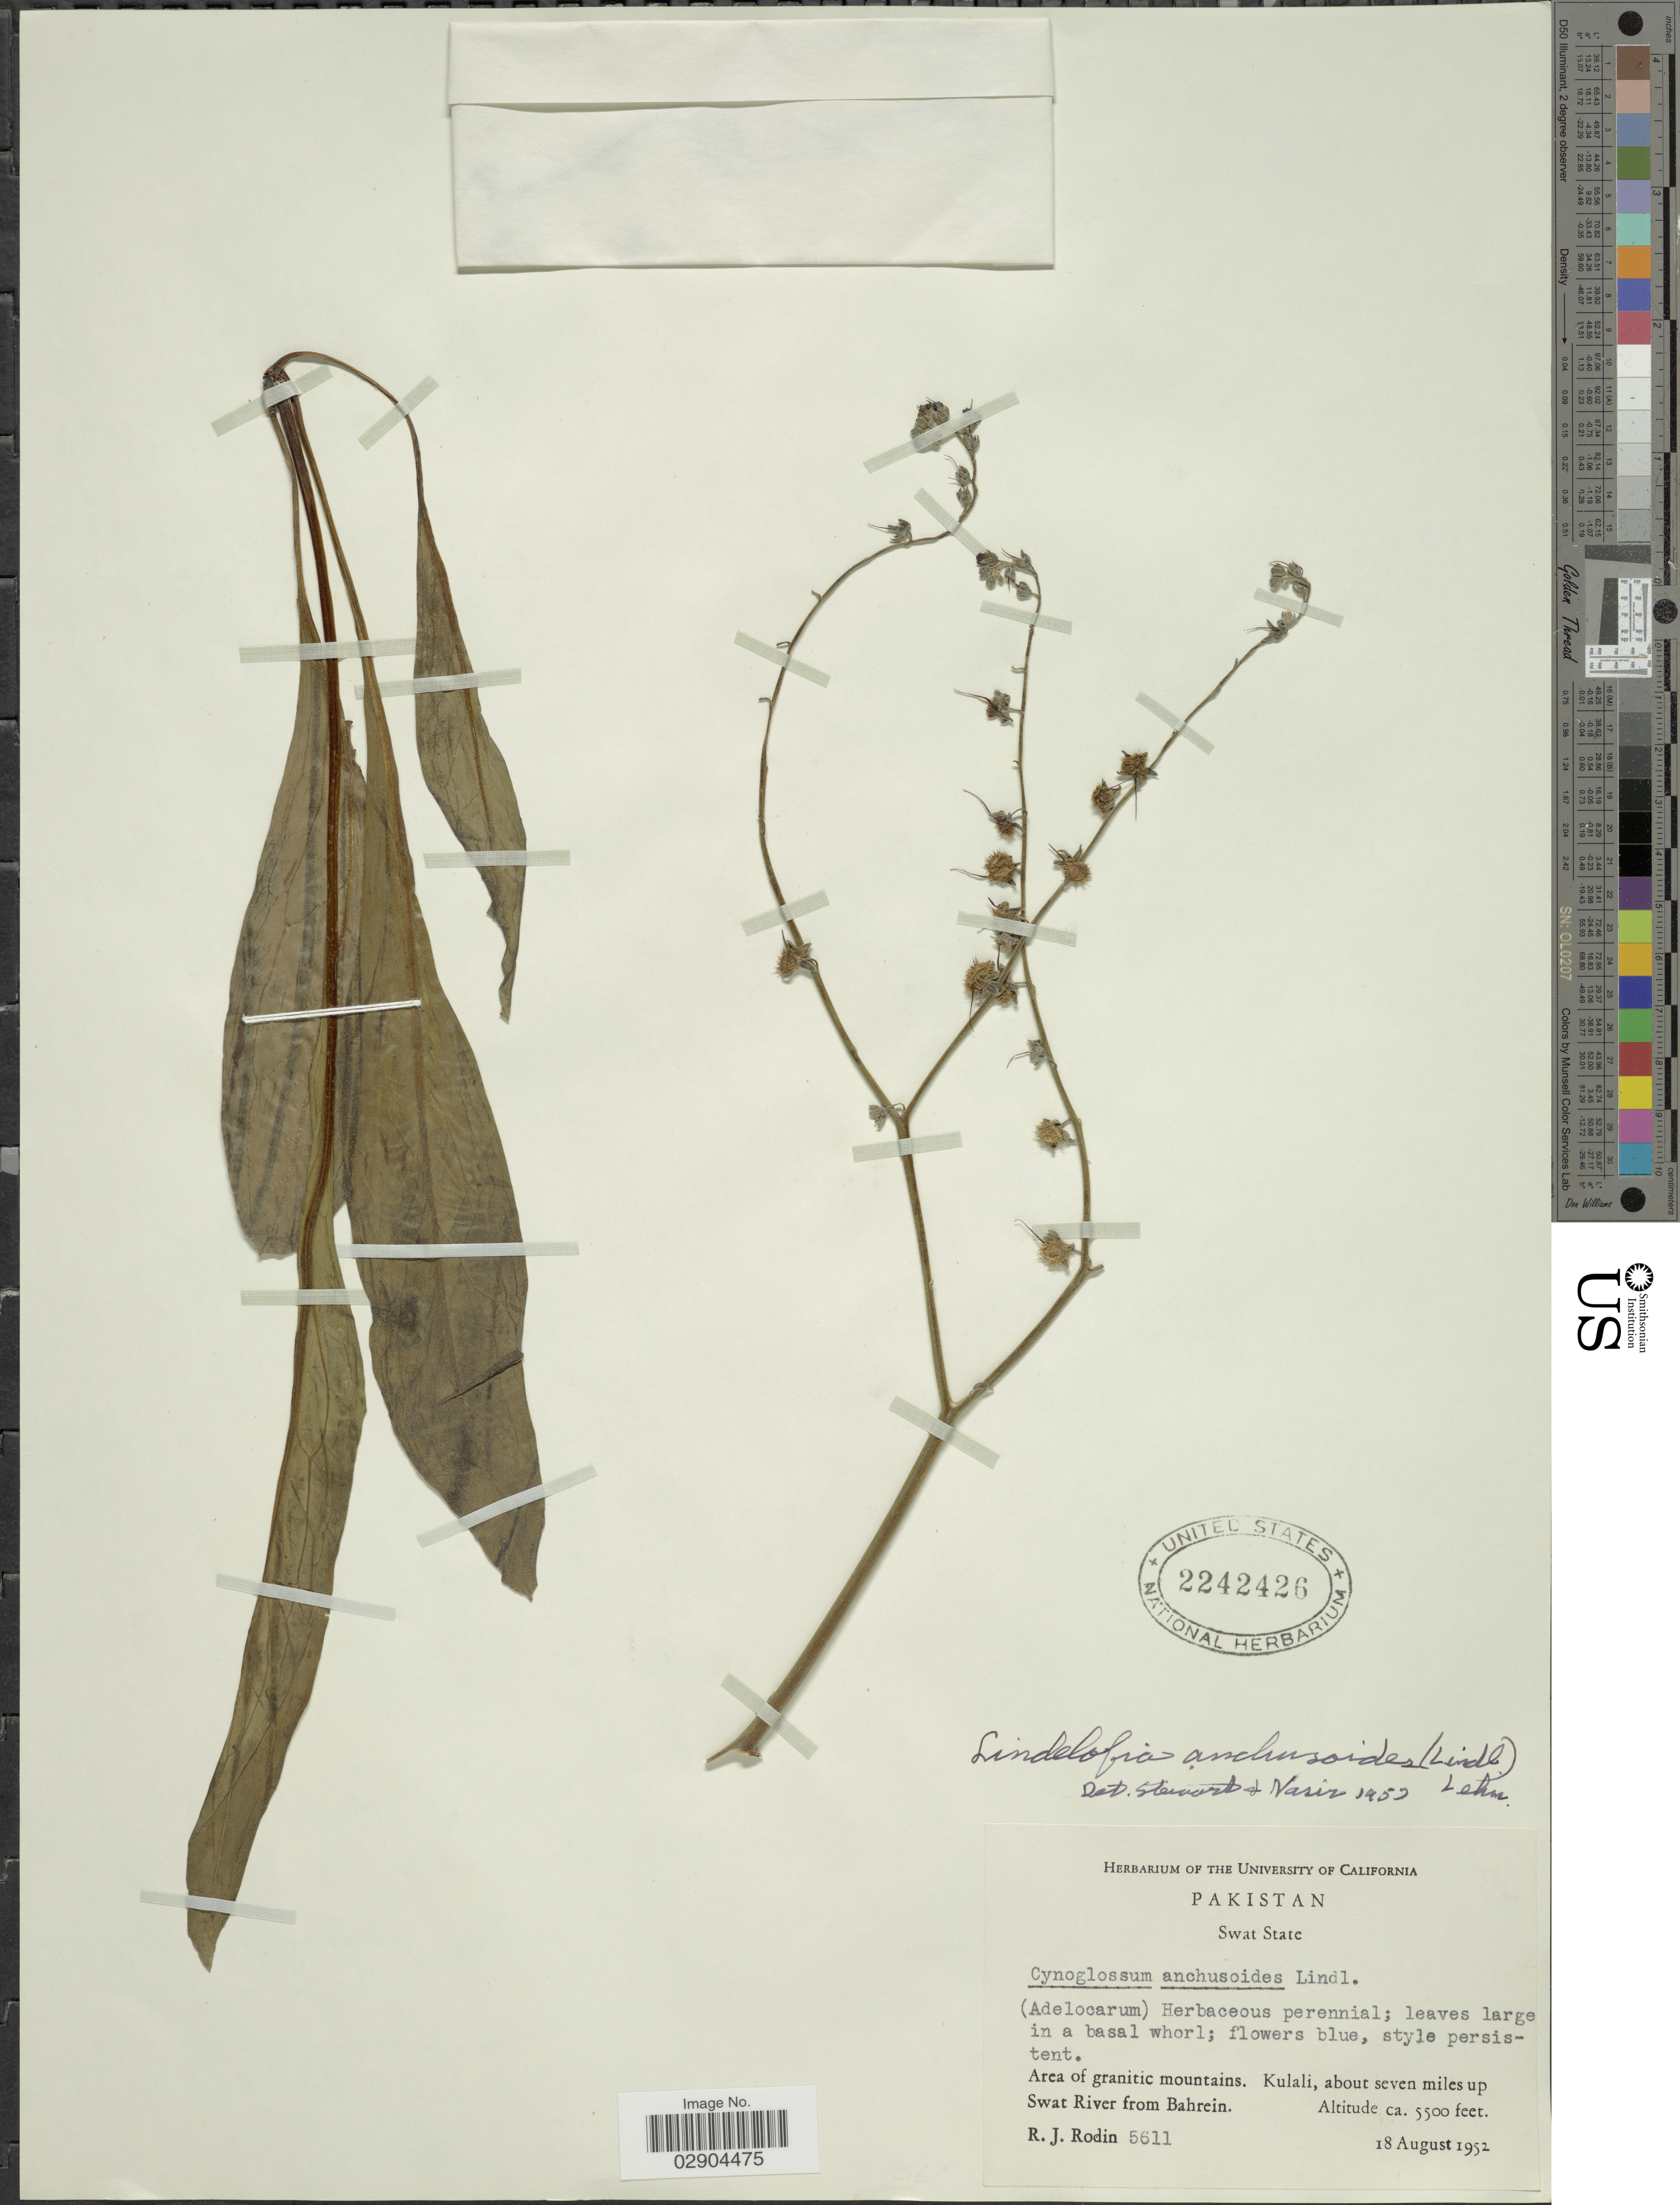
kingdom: Plantae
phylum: Tracheophyta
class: Magnoliopsida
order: Boraginales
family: Boraginaceae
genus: Lindelofia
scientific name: Lindelofia macrostyla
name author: (Bunge) Popov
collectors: R. J. Rodin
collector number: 5611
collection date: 1952-08-18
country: Pakistan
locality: Swat State. Area of granitic mountains. Kulali, about seven miles up Swat River from Bahrein.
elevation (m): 1676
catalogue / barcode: US 2242426